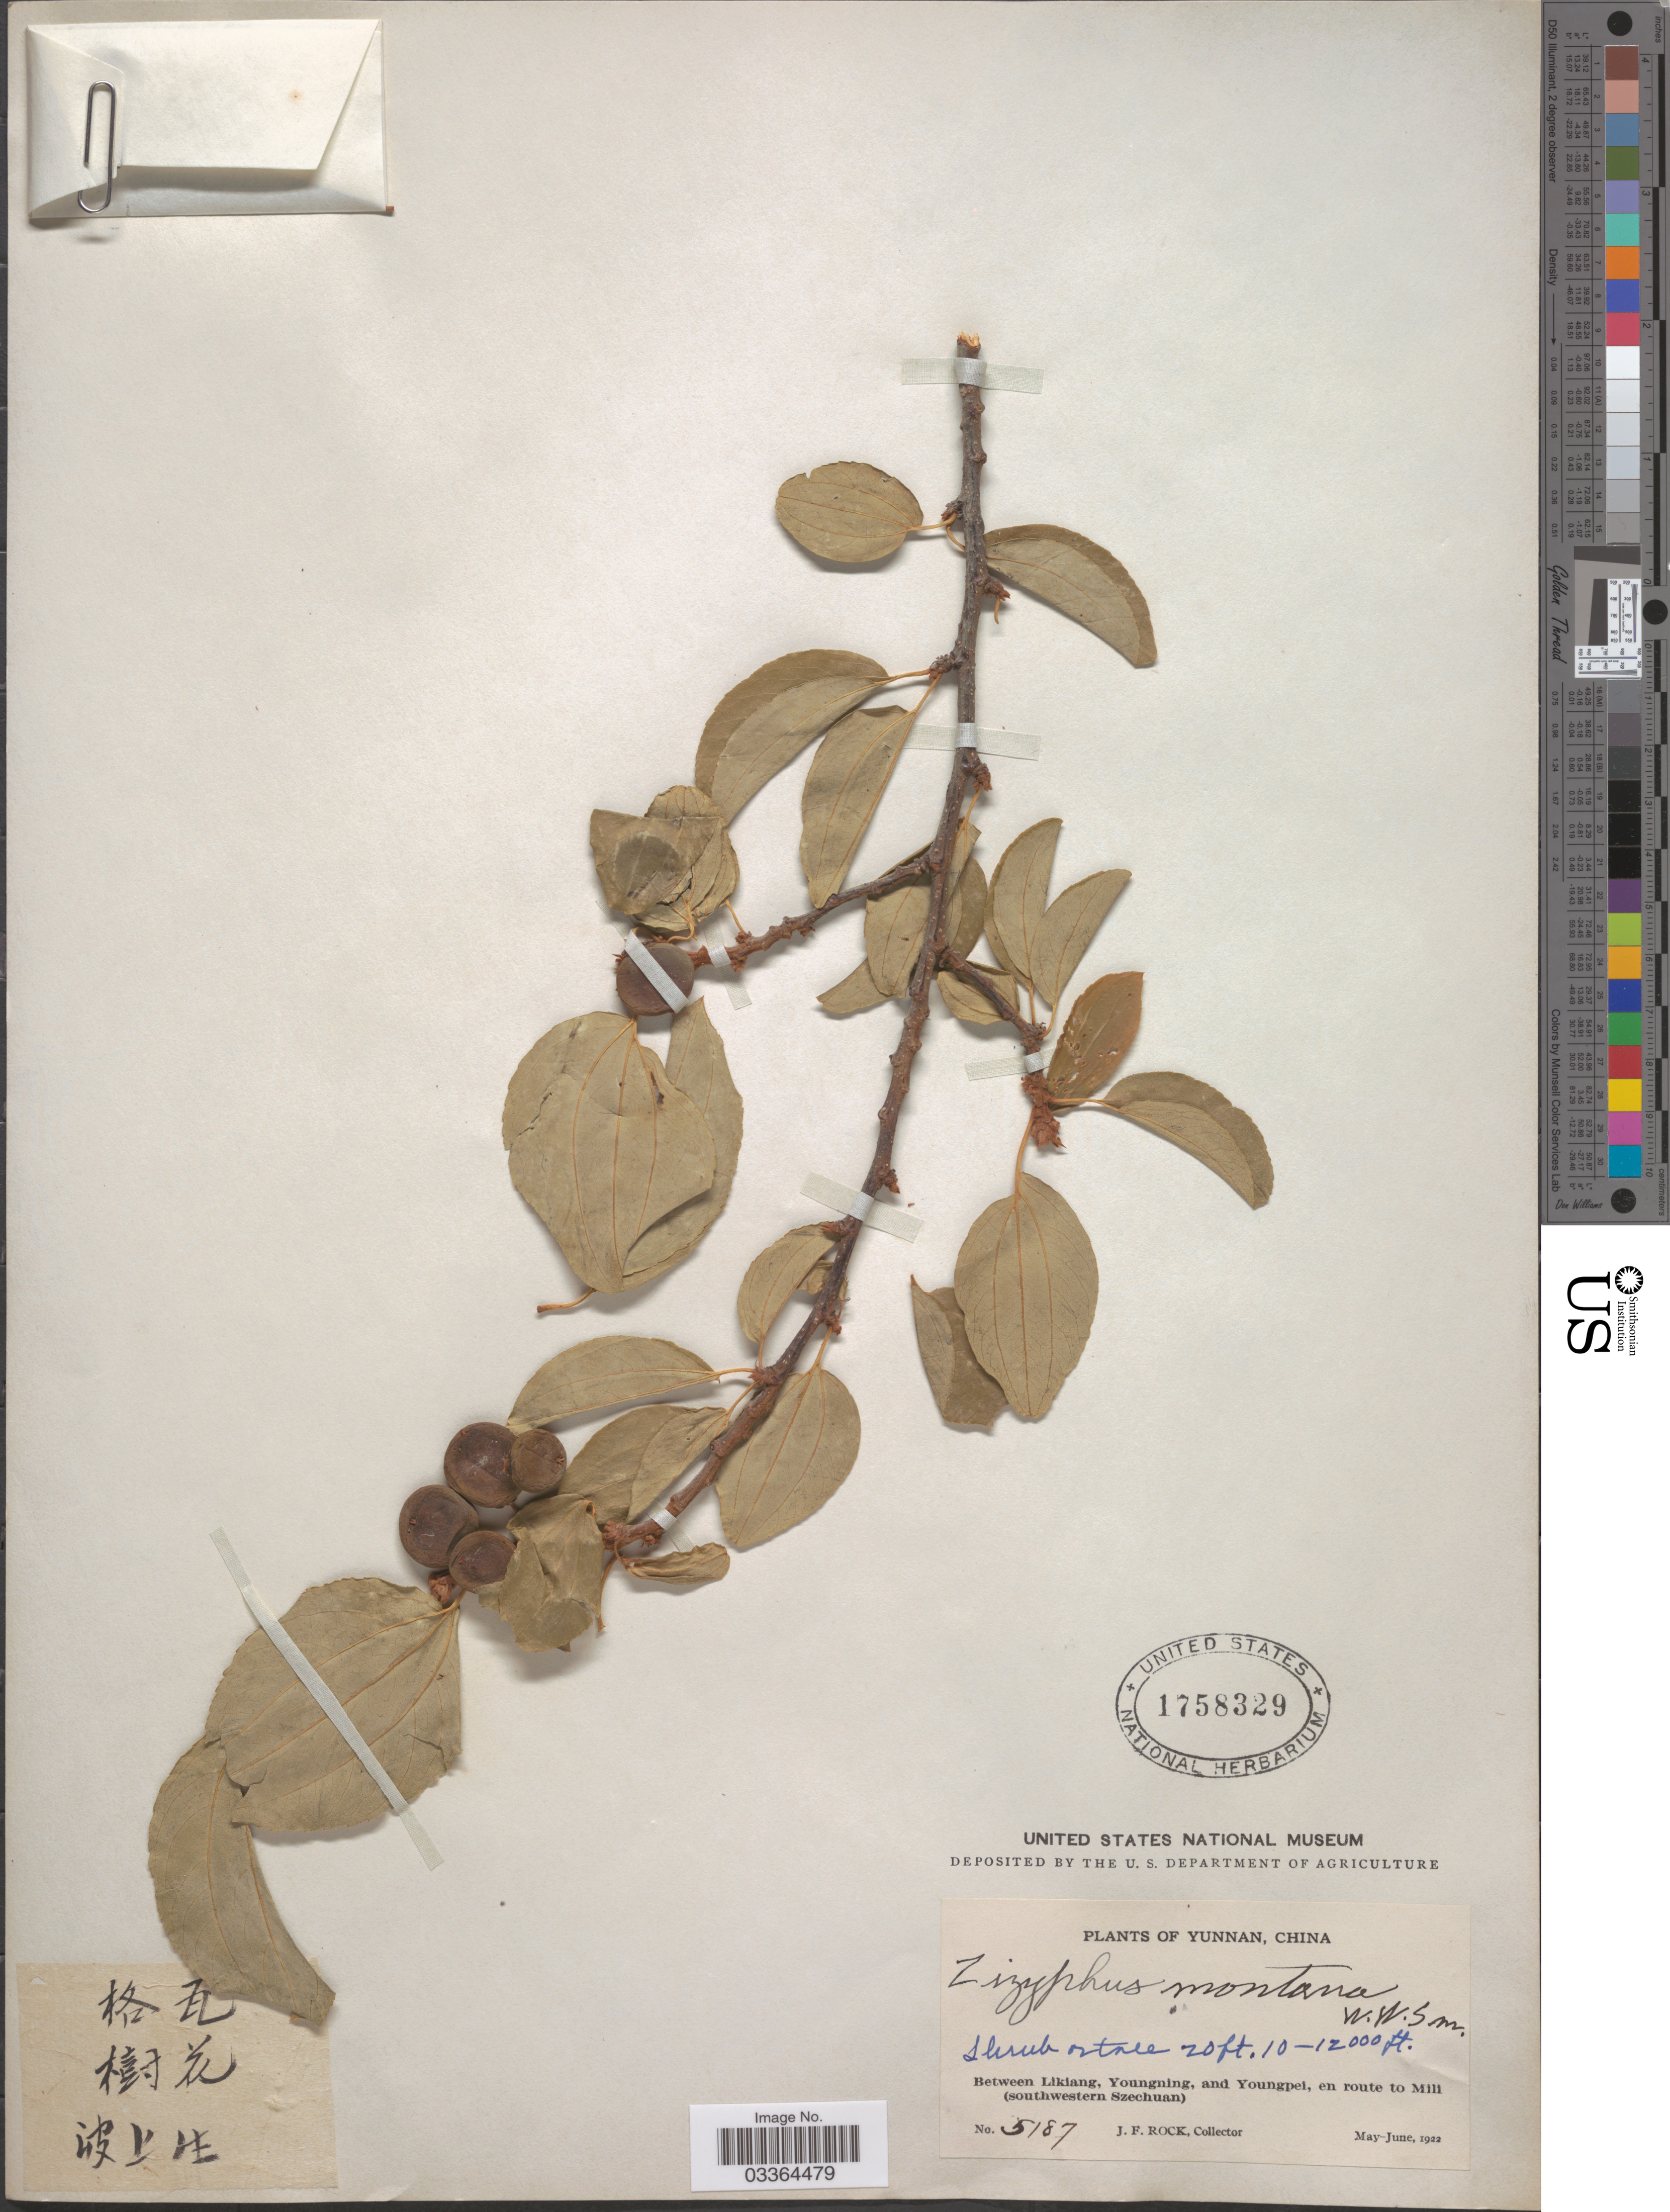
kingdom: Plantae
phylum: Tracheophyta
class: Magnoliopsida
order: Rosales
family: Rhamnaceae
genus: Ziziphus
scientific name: Ziziphus montana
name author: W.W. Sm.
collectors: J. Rock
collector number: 5187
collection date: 1922-05/1922-06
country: China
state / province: Yunnan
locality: Between Likiang, Youngning, and Youngpei, en route to Mili (southwestern Szechuan).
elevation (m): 3048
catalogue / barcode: US 1758329